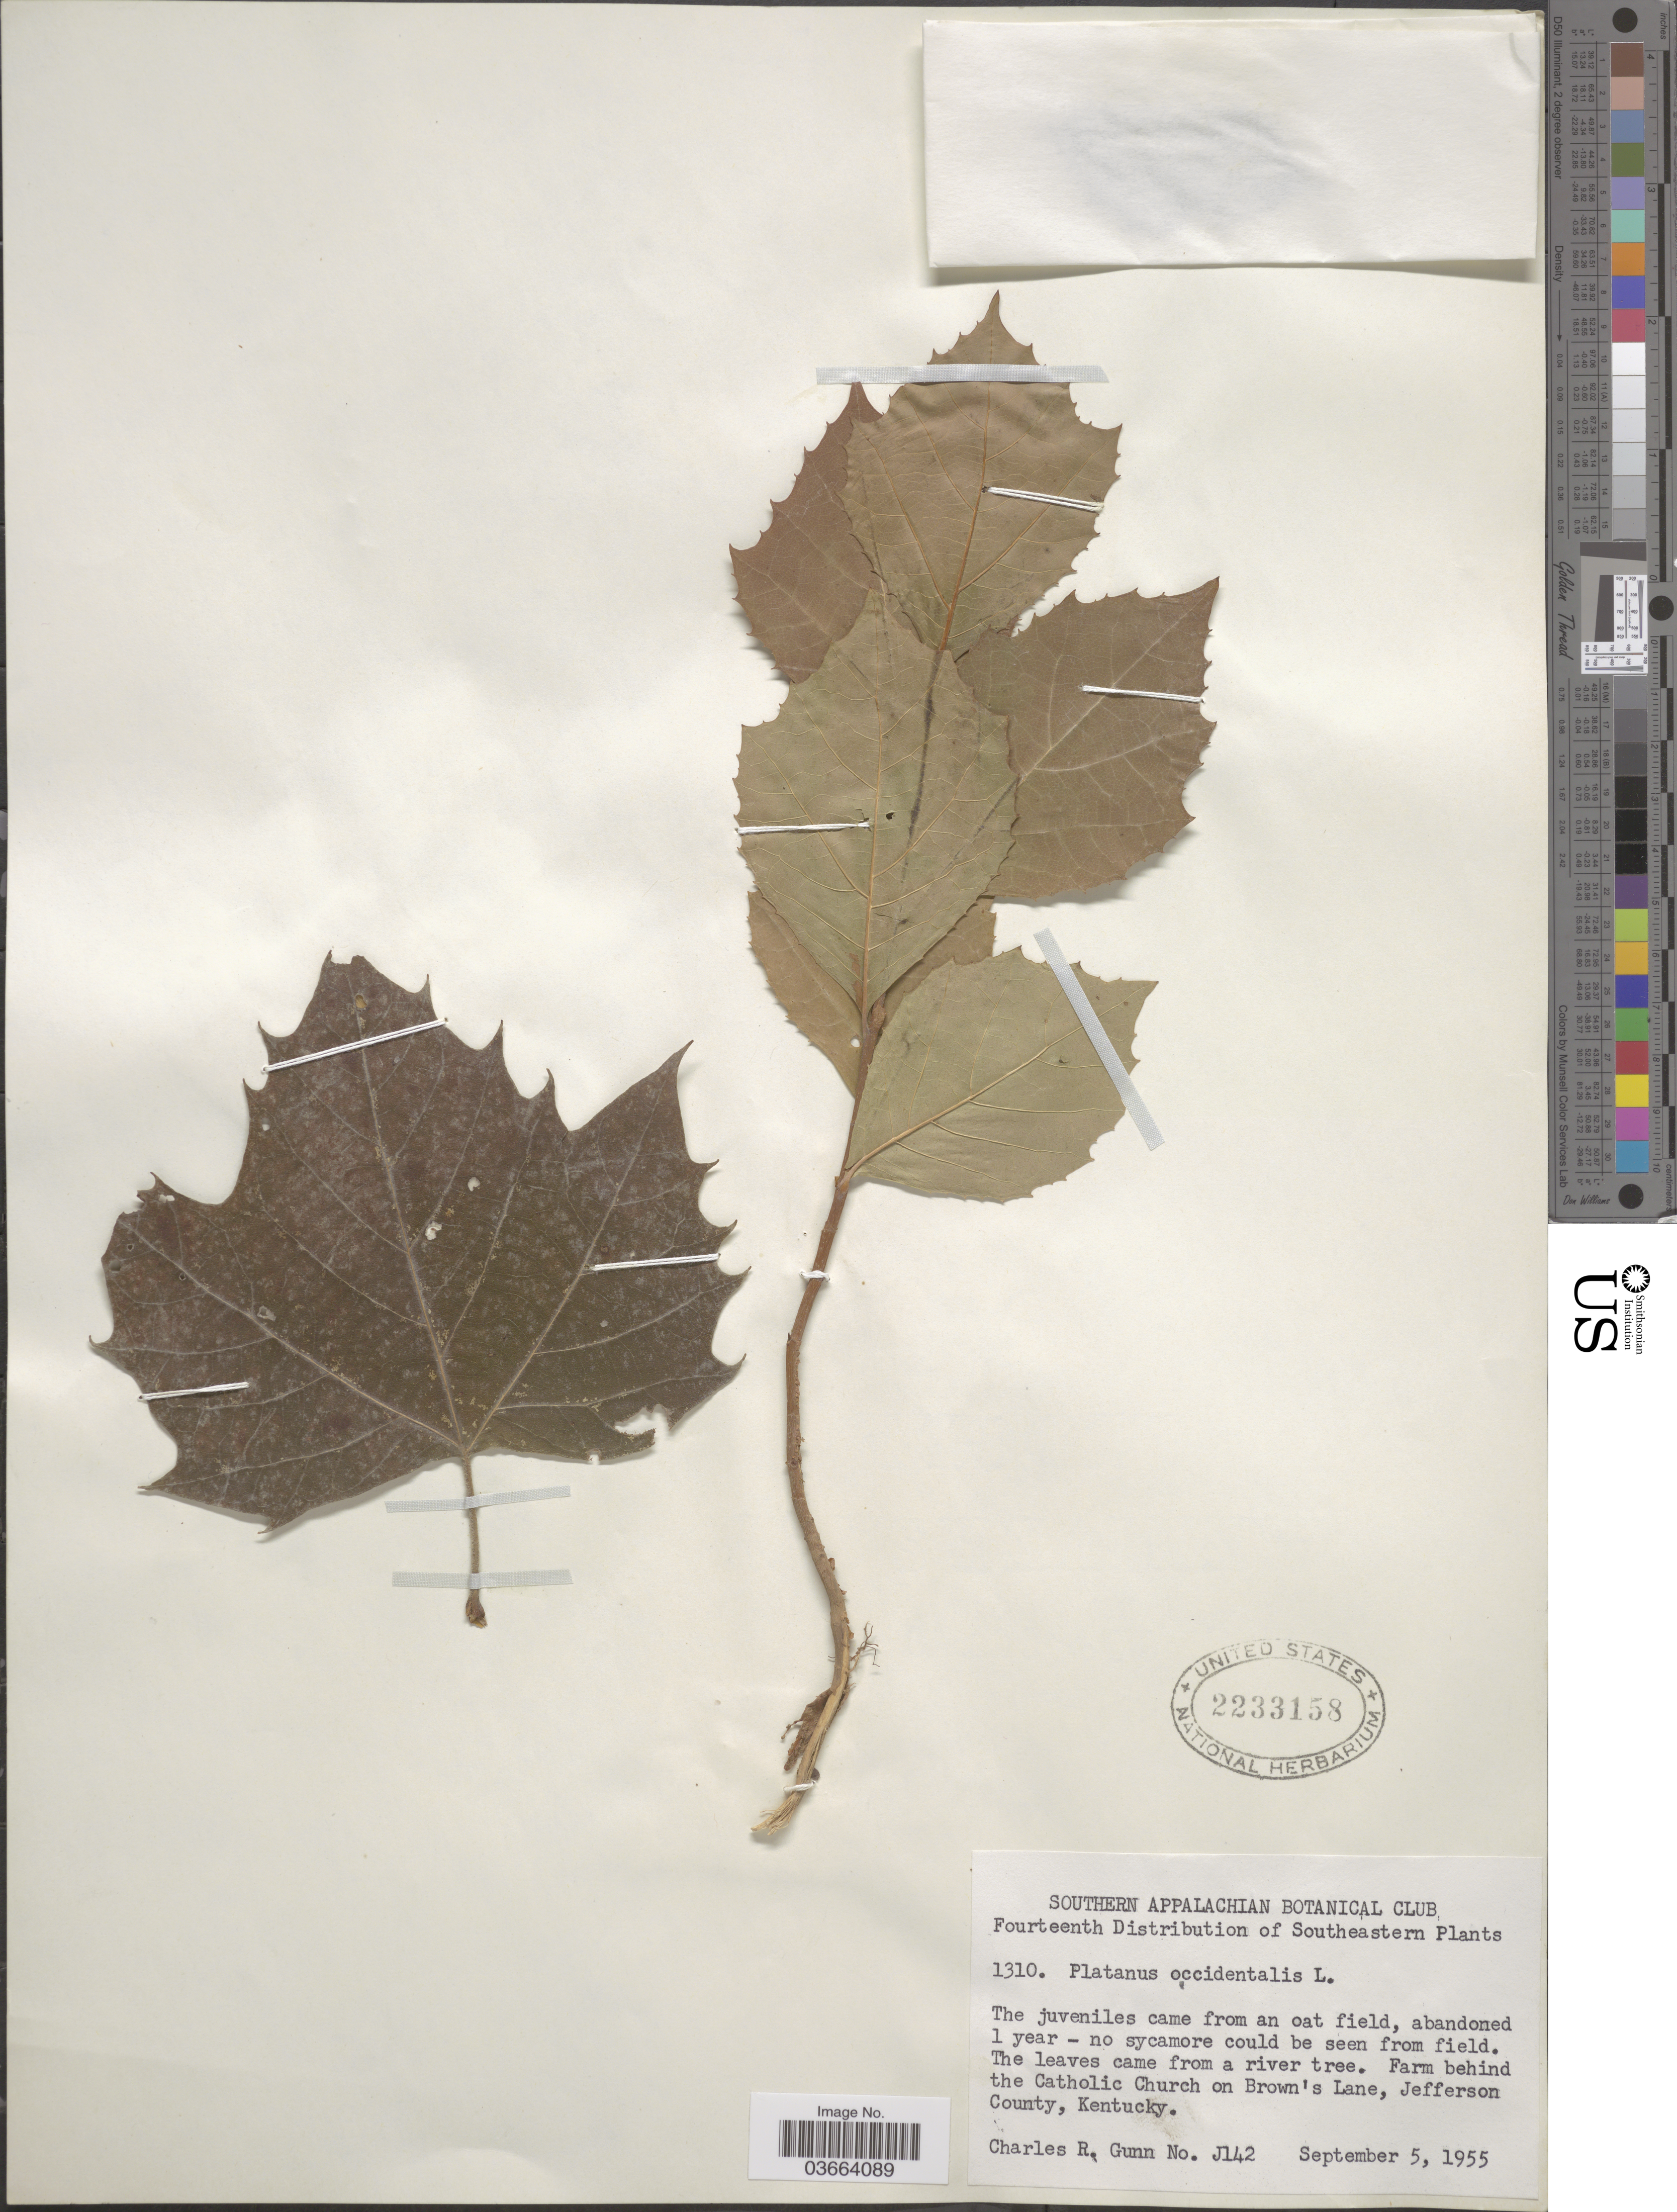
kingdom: Plantae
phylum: Tracheophyta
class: Magnoliopsida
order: Proteales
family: Platanaceae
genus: Platanus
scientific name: Platanus occidentalis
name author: L.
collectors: C. R. Gunn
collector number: J142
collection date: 1955-09-05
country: United States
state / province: Kentucky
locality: Southern Appalachian. Southeastern. Farm behind the Catholic Church on Brown's Lane, Jefferson County.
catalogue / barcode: US 2233158